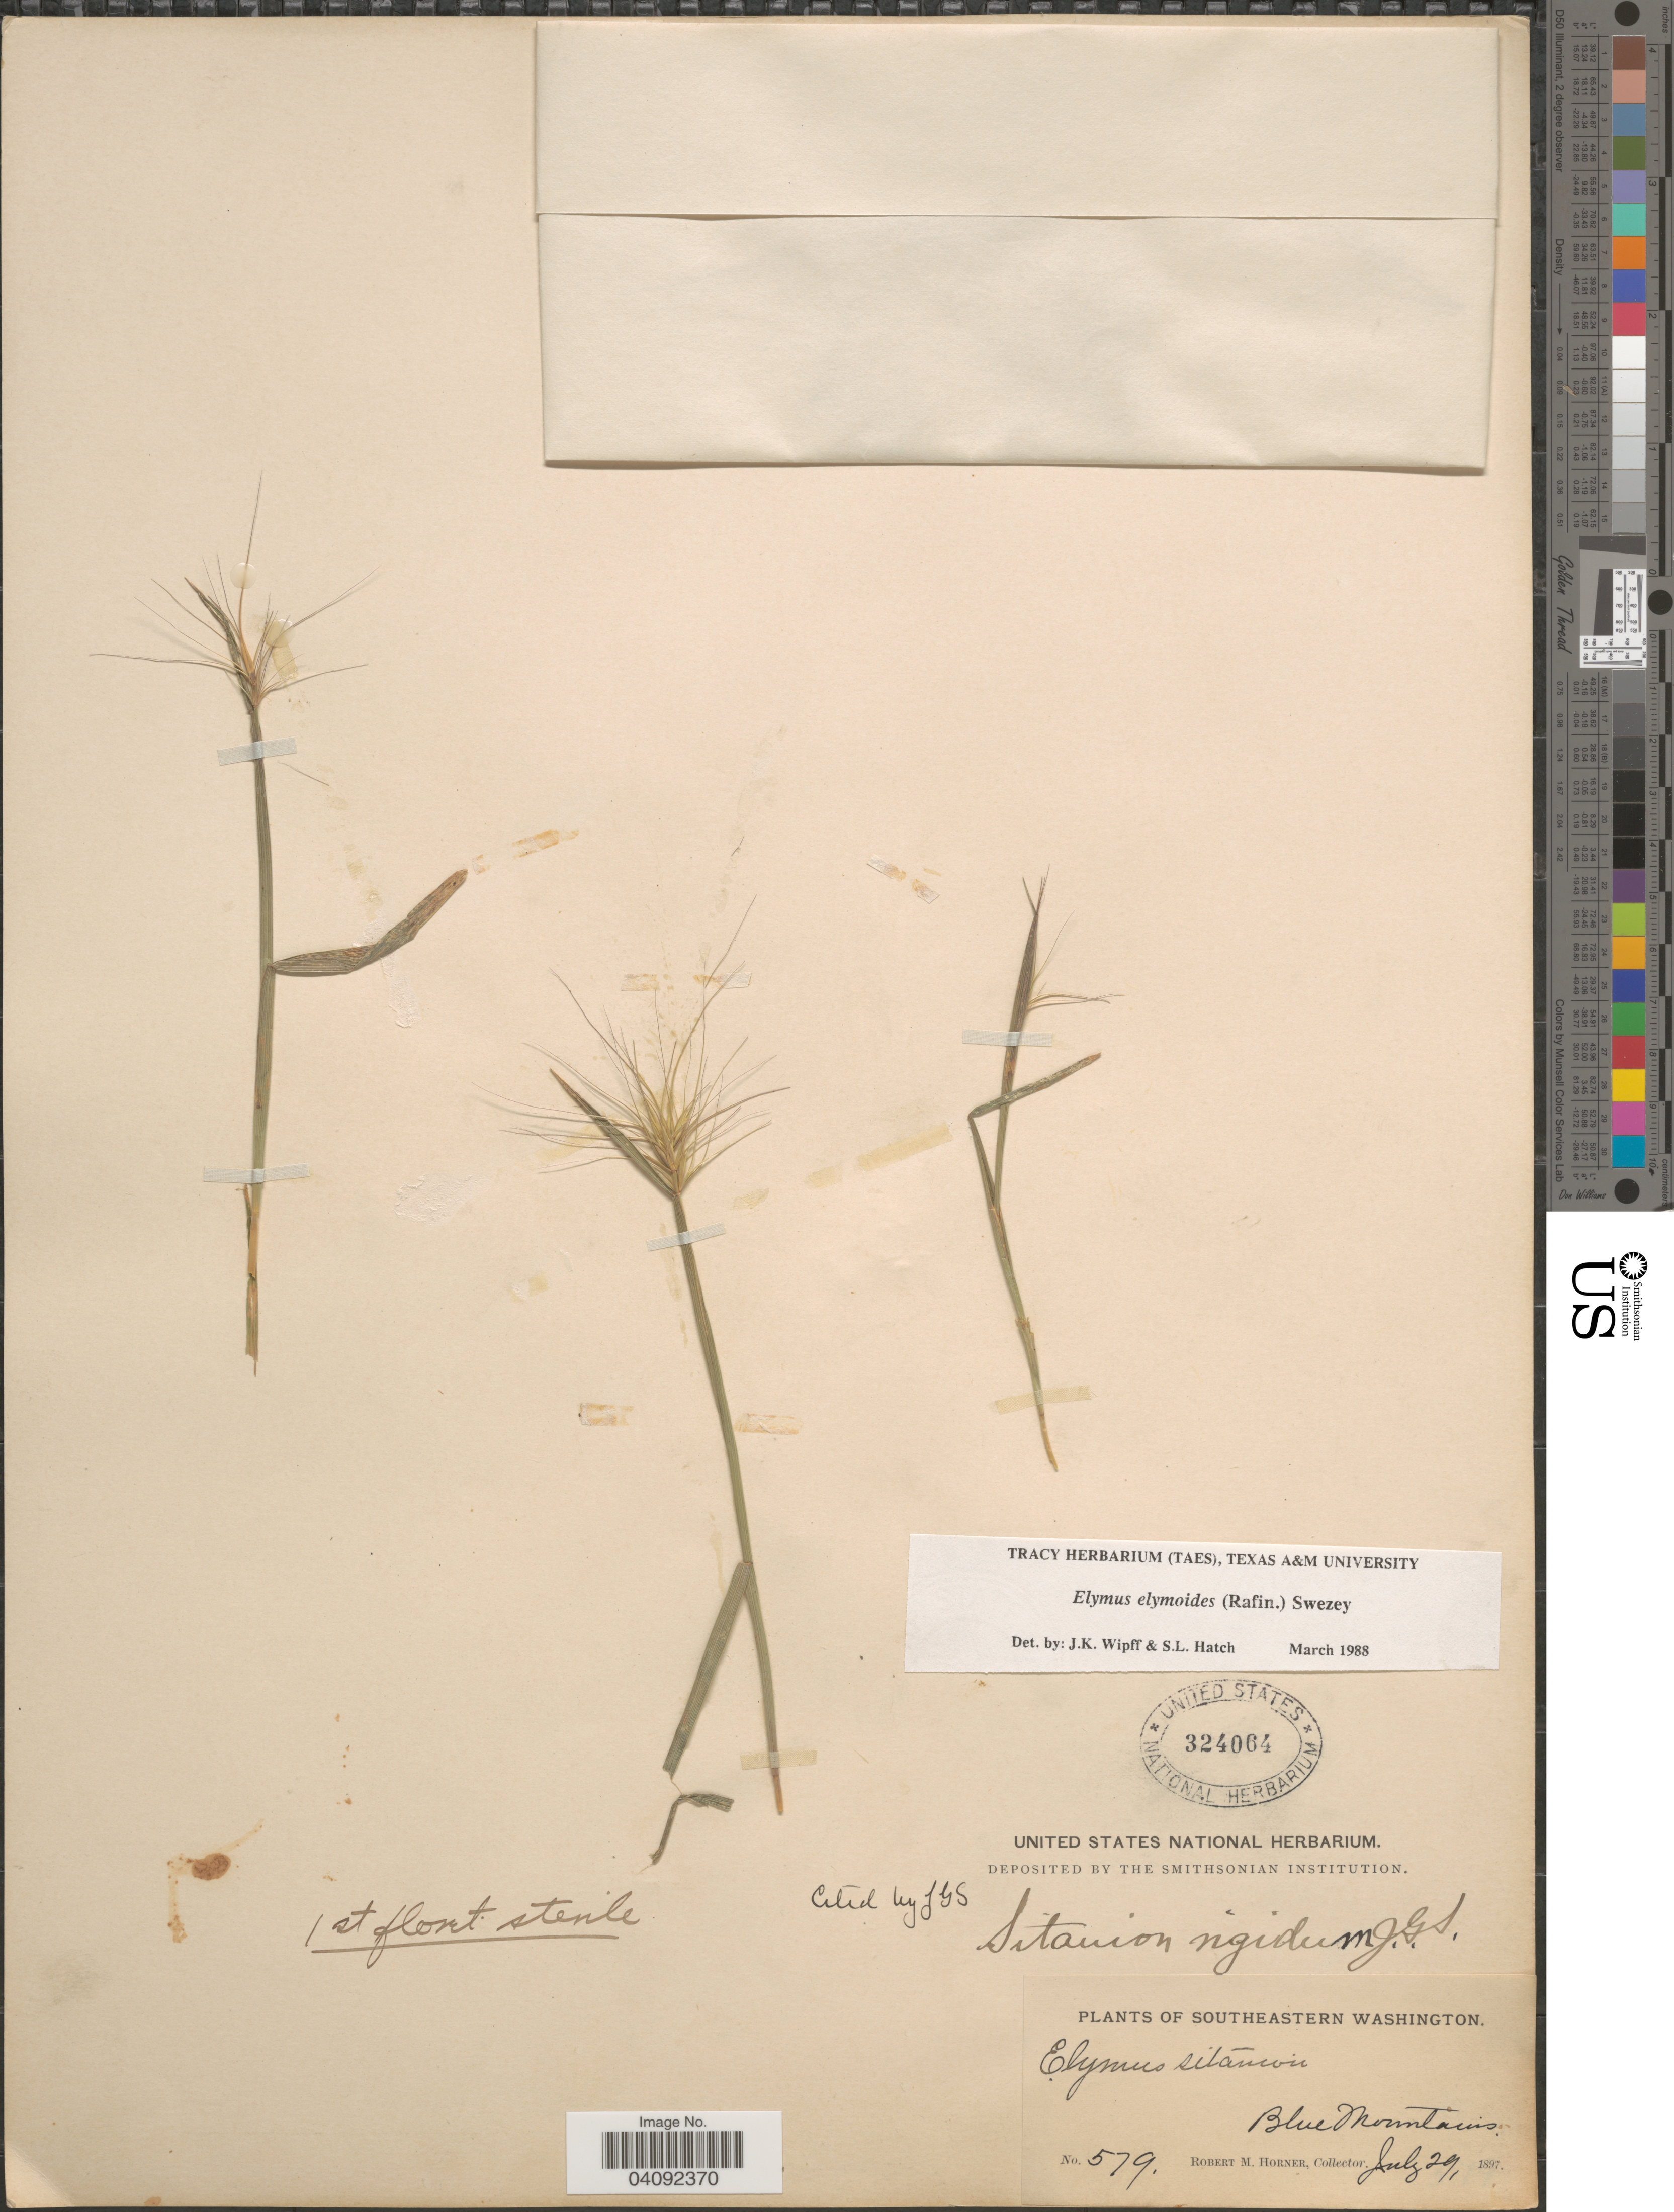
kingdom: Plantae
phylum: Tracheophyta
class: Liliopsida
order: Poales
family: Poaceae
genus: Elymus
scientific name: Elymus elymoides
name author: (Raf.) Swezey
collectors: R. Horner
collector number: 579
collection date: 1897-07-29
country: United States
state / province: Washington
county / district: Clallam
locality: Southeastern Washington. Blue Mountains.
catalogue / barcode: US 324064